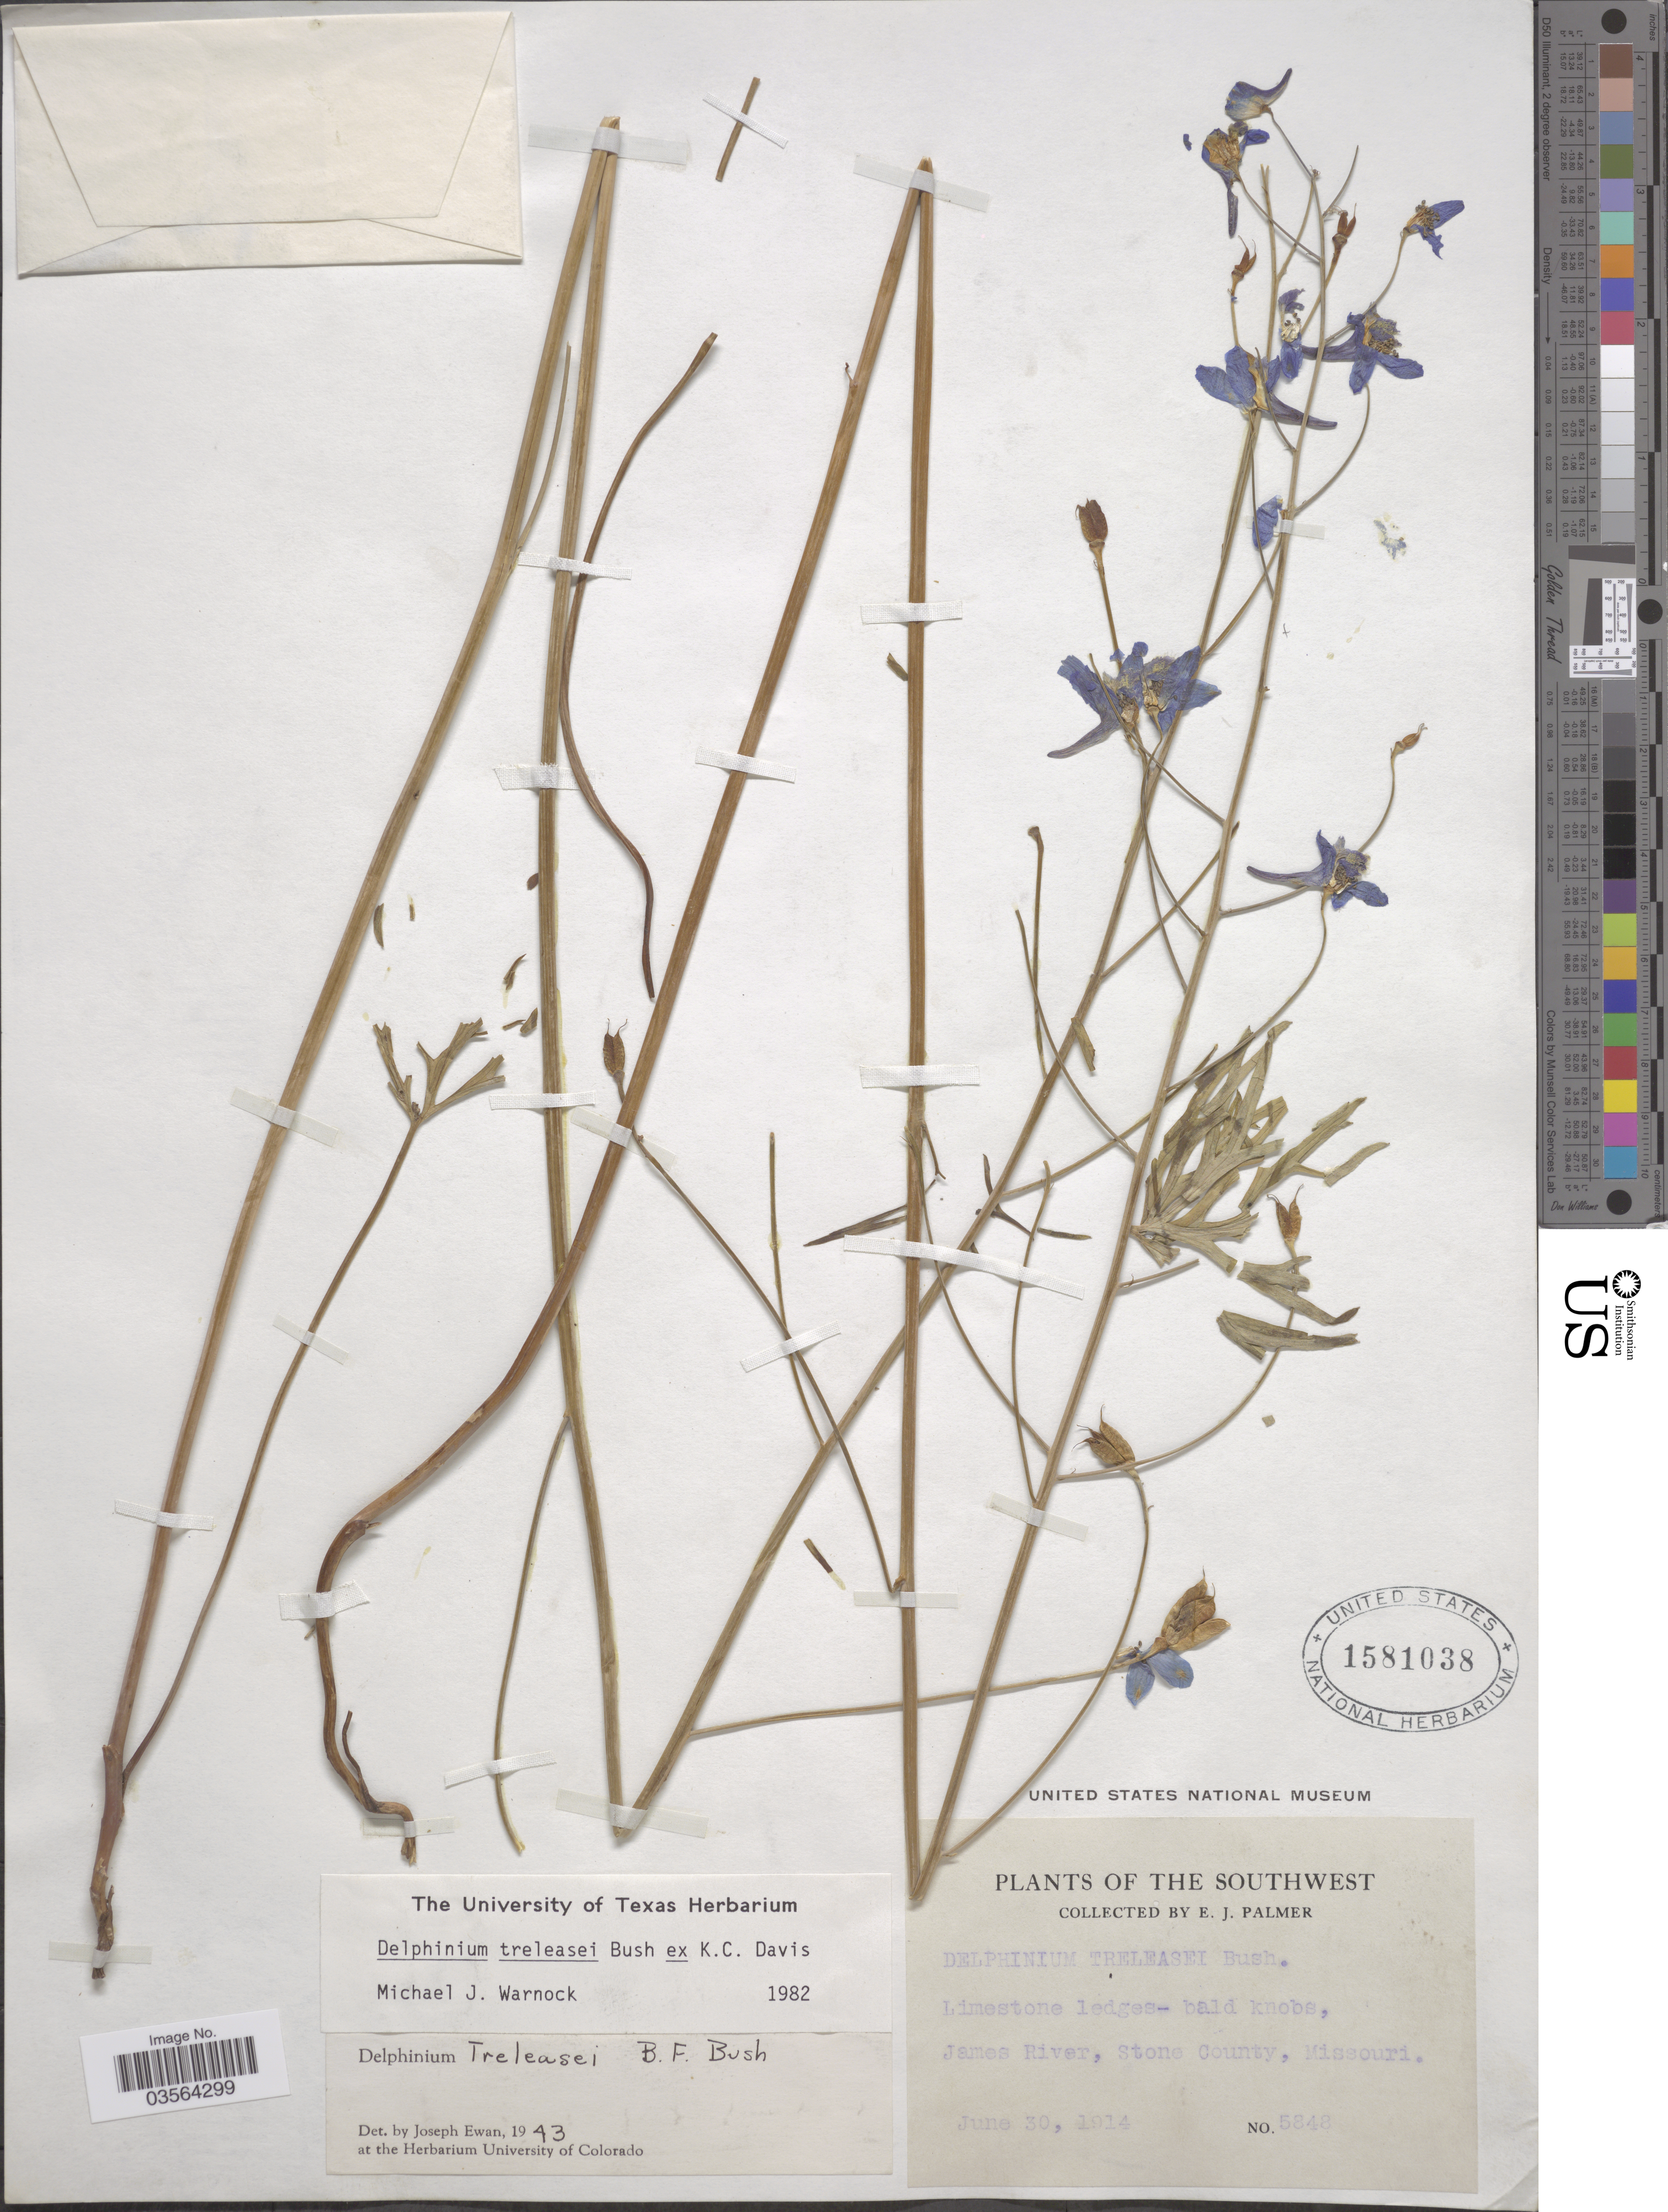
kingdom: Plantae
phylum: Tracheophyta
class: Magnoliopsida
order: Ranunculales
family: Ranunculaceae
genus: Delphinium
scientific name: Delphinium treleasei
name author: Bush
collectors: E. J. Palmer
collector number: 5848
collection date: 1914-06-30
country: United States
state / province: Missouri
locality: The Southwest. James River, Stone County.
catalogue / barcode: US 1581038